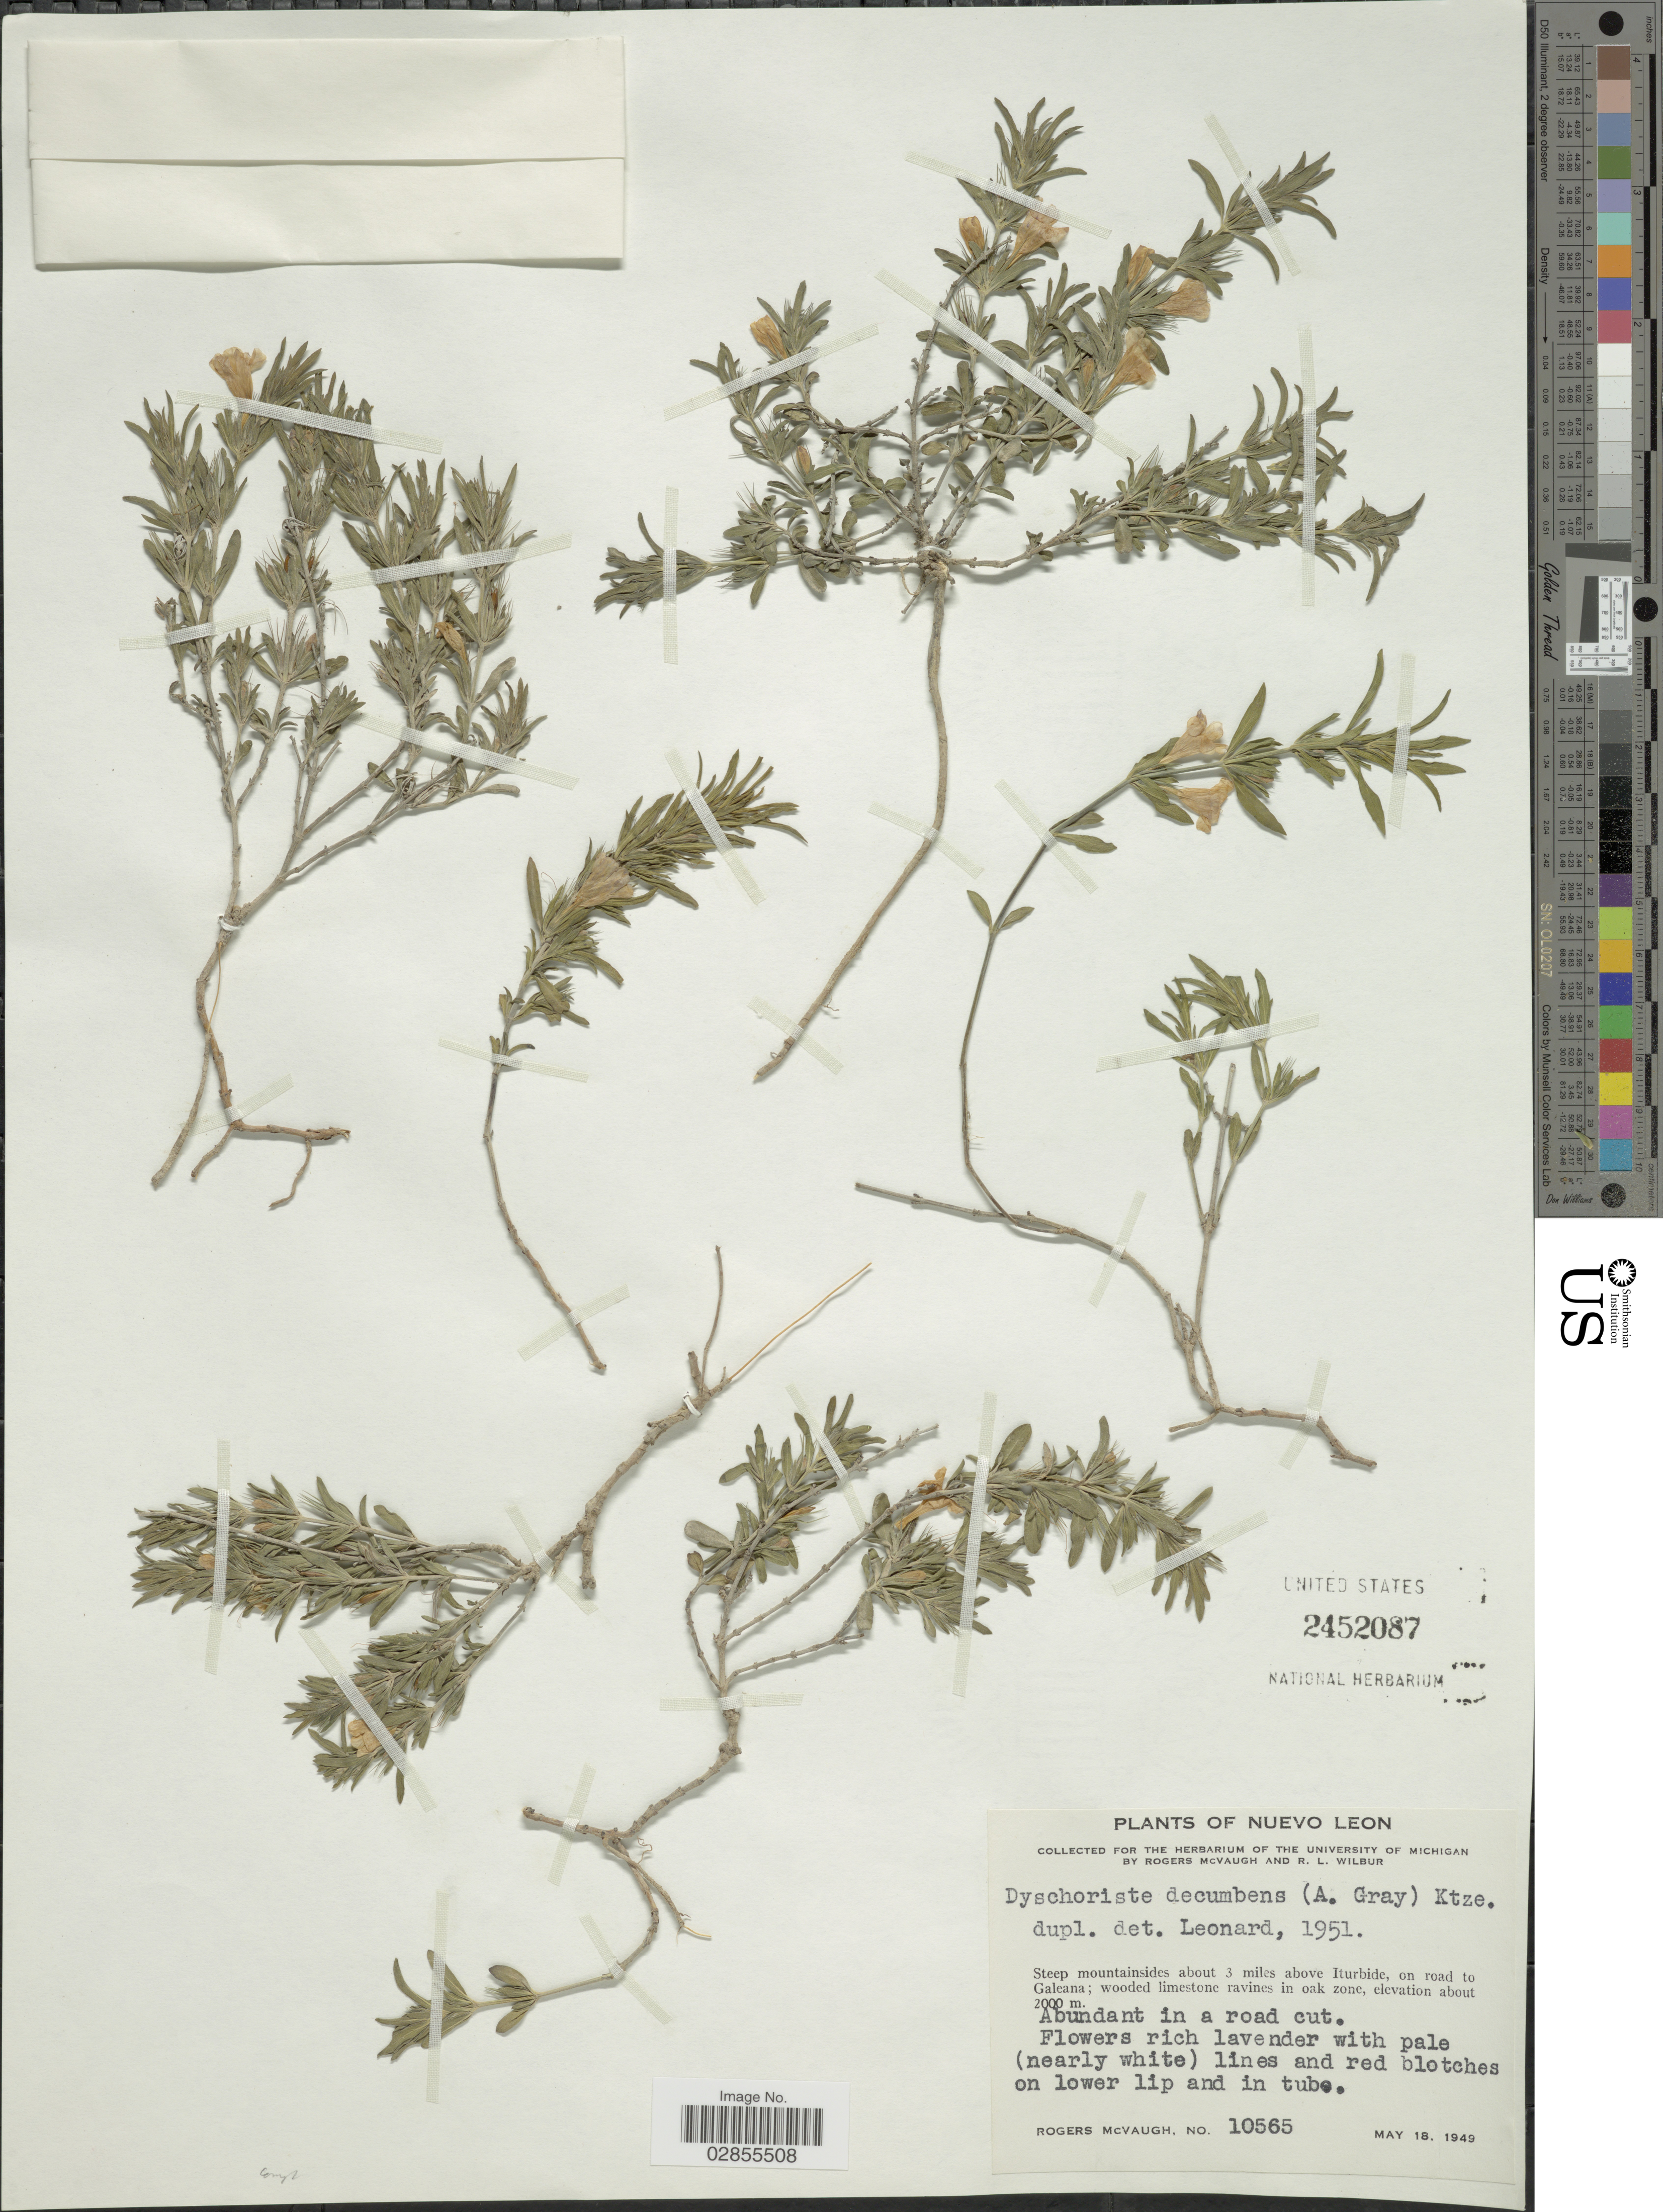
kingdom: Plantae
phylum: Tracheophyta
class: Magnoliopsida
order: Lamiales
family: Acanthaceae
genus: Dyschoriste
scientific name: Dyschoriste schiedeana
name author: (Nees) Kuntze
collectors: R. McVaugh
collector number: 10565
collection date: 1949-05-18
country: Mexico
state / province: Nuevo León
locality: Steep mountainside about 3 miles above Iturbide, on road to Galeana.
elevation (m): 2000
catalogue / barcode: US 2452087